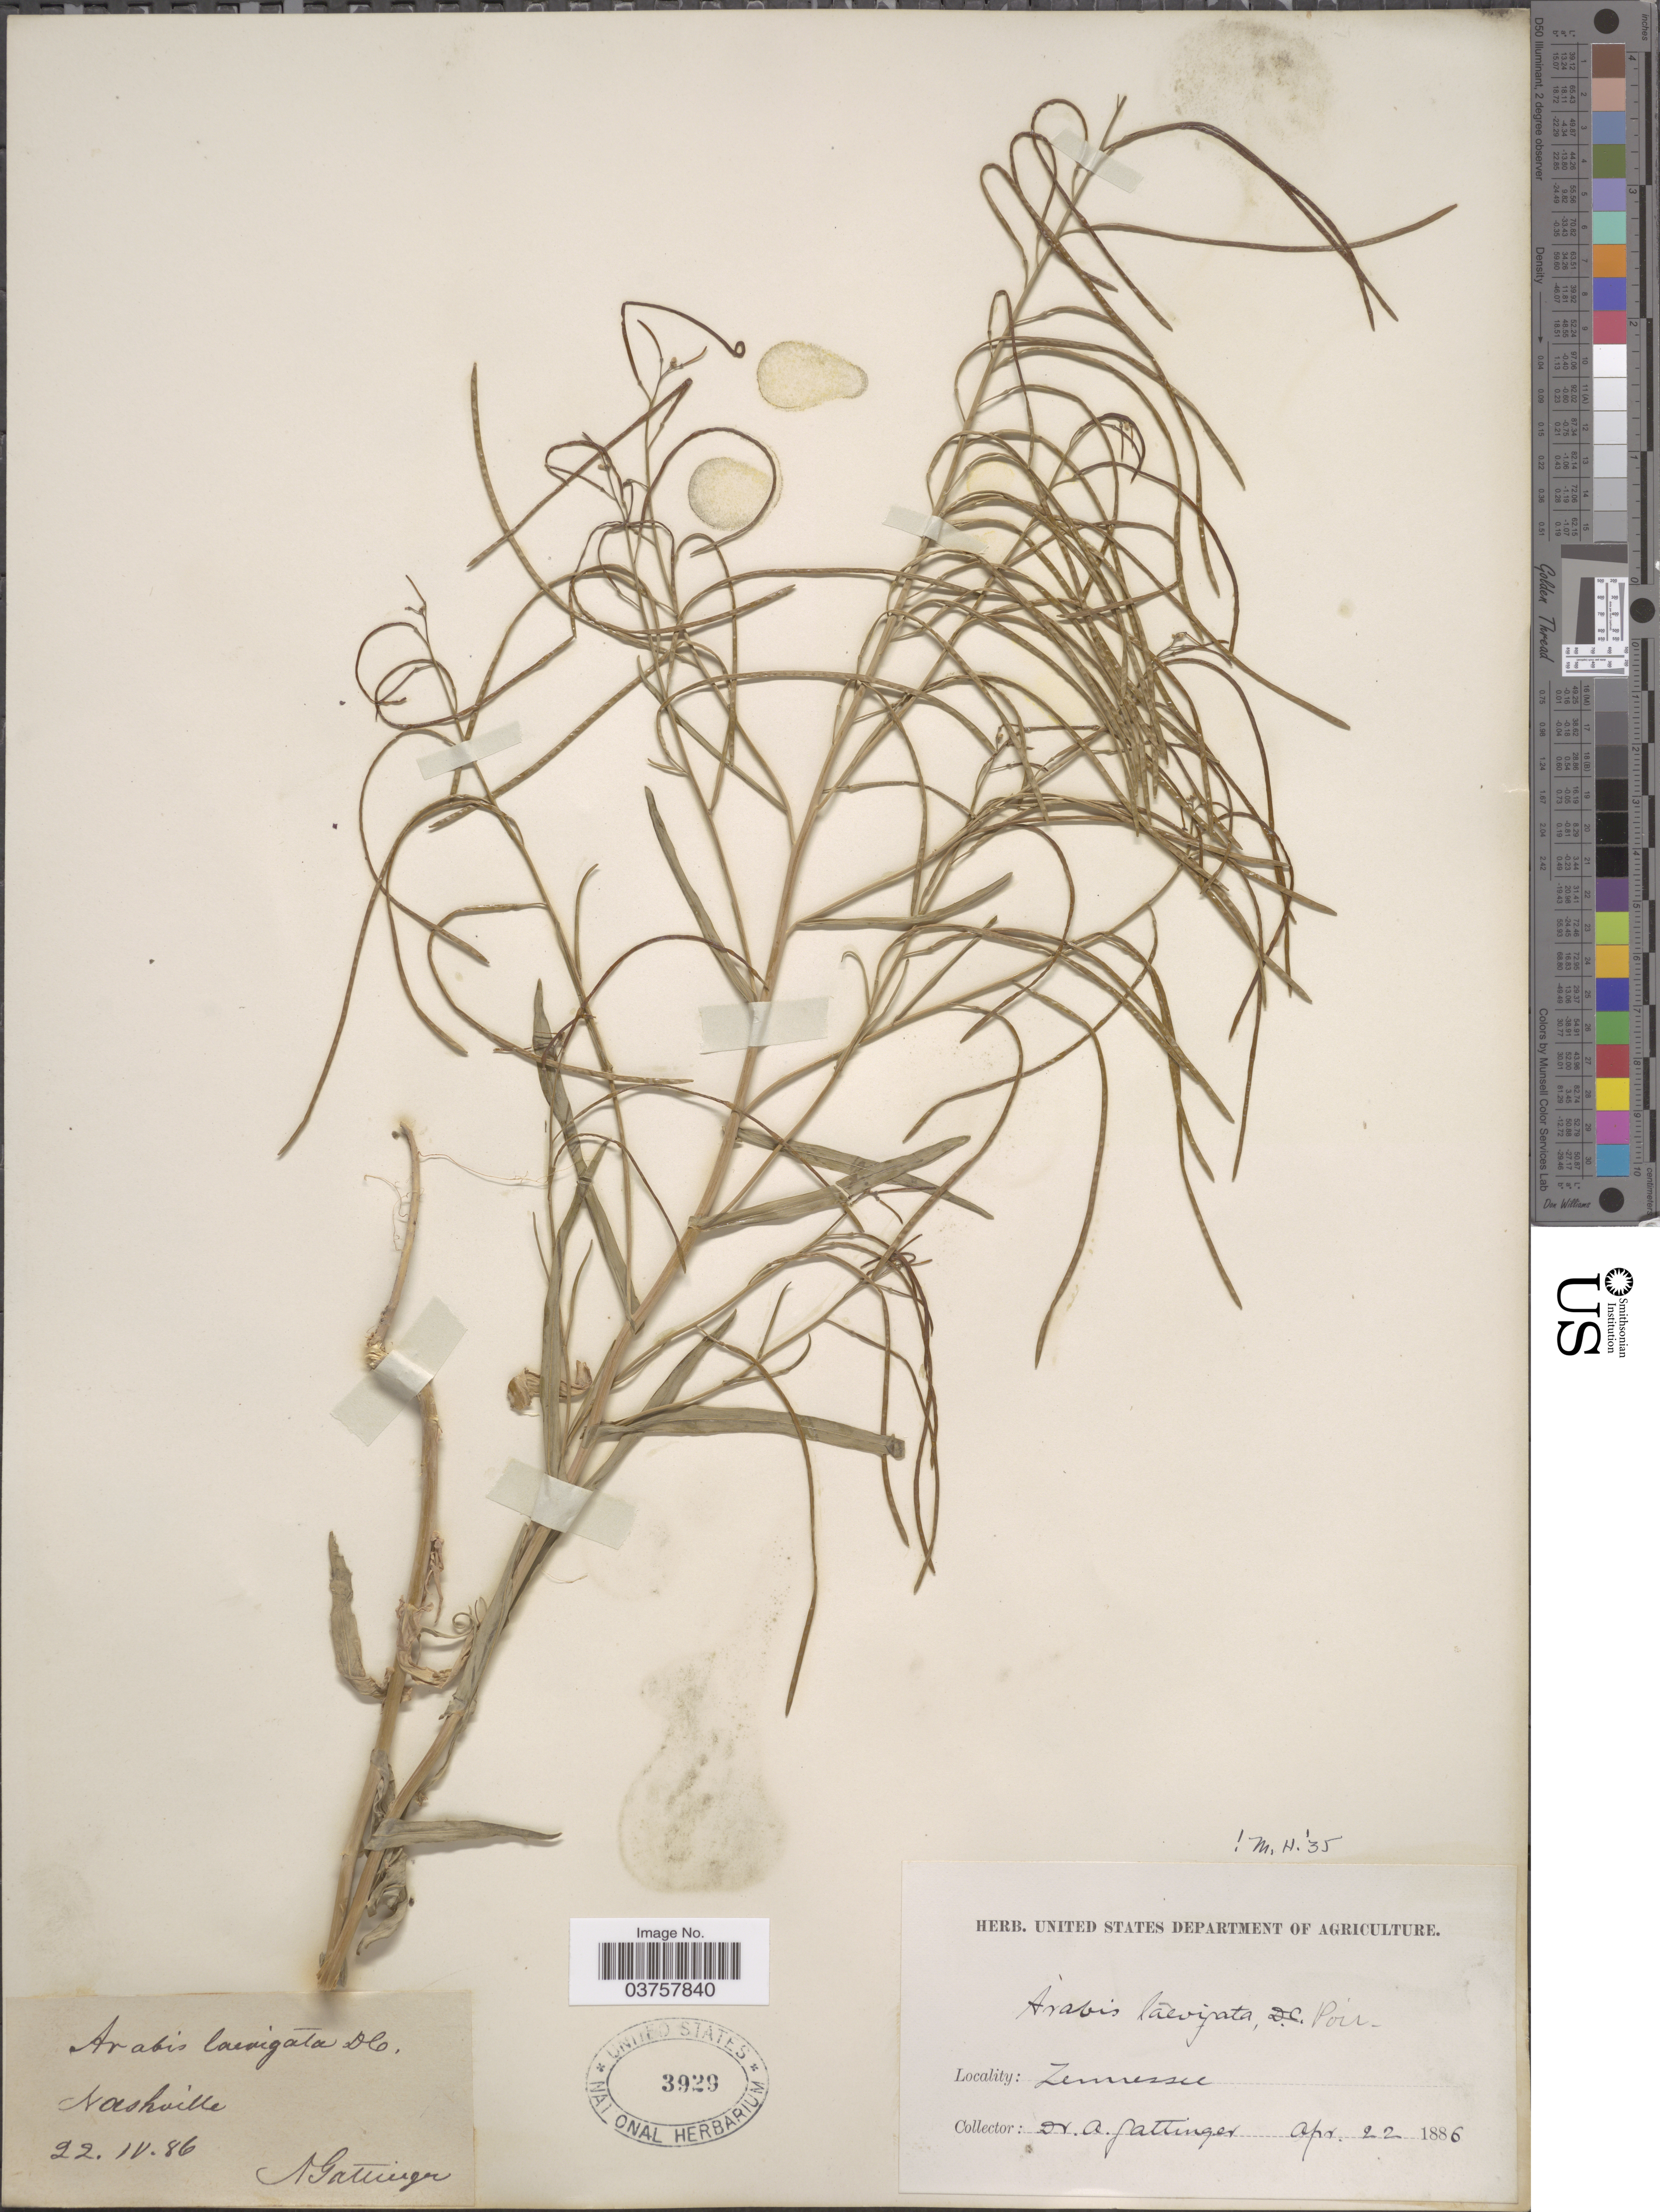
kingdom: Plantae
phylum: Tracheophyta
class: Magnoliopsida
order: Brassicales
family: Brassicaceae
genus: Arabis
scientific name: Arabis laevigata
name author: (Muhl. ex Willd.) Poir.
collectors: A. Gattinger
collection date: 1886-04-22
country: United States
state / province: Tennessee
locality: Nashville.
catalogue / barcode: US 3929